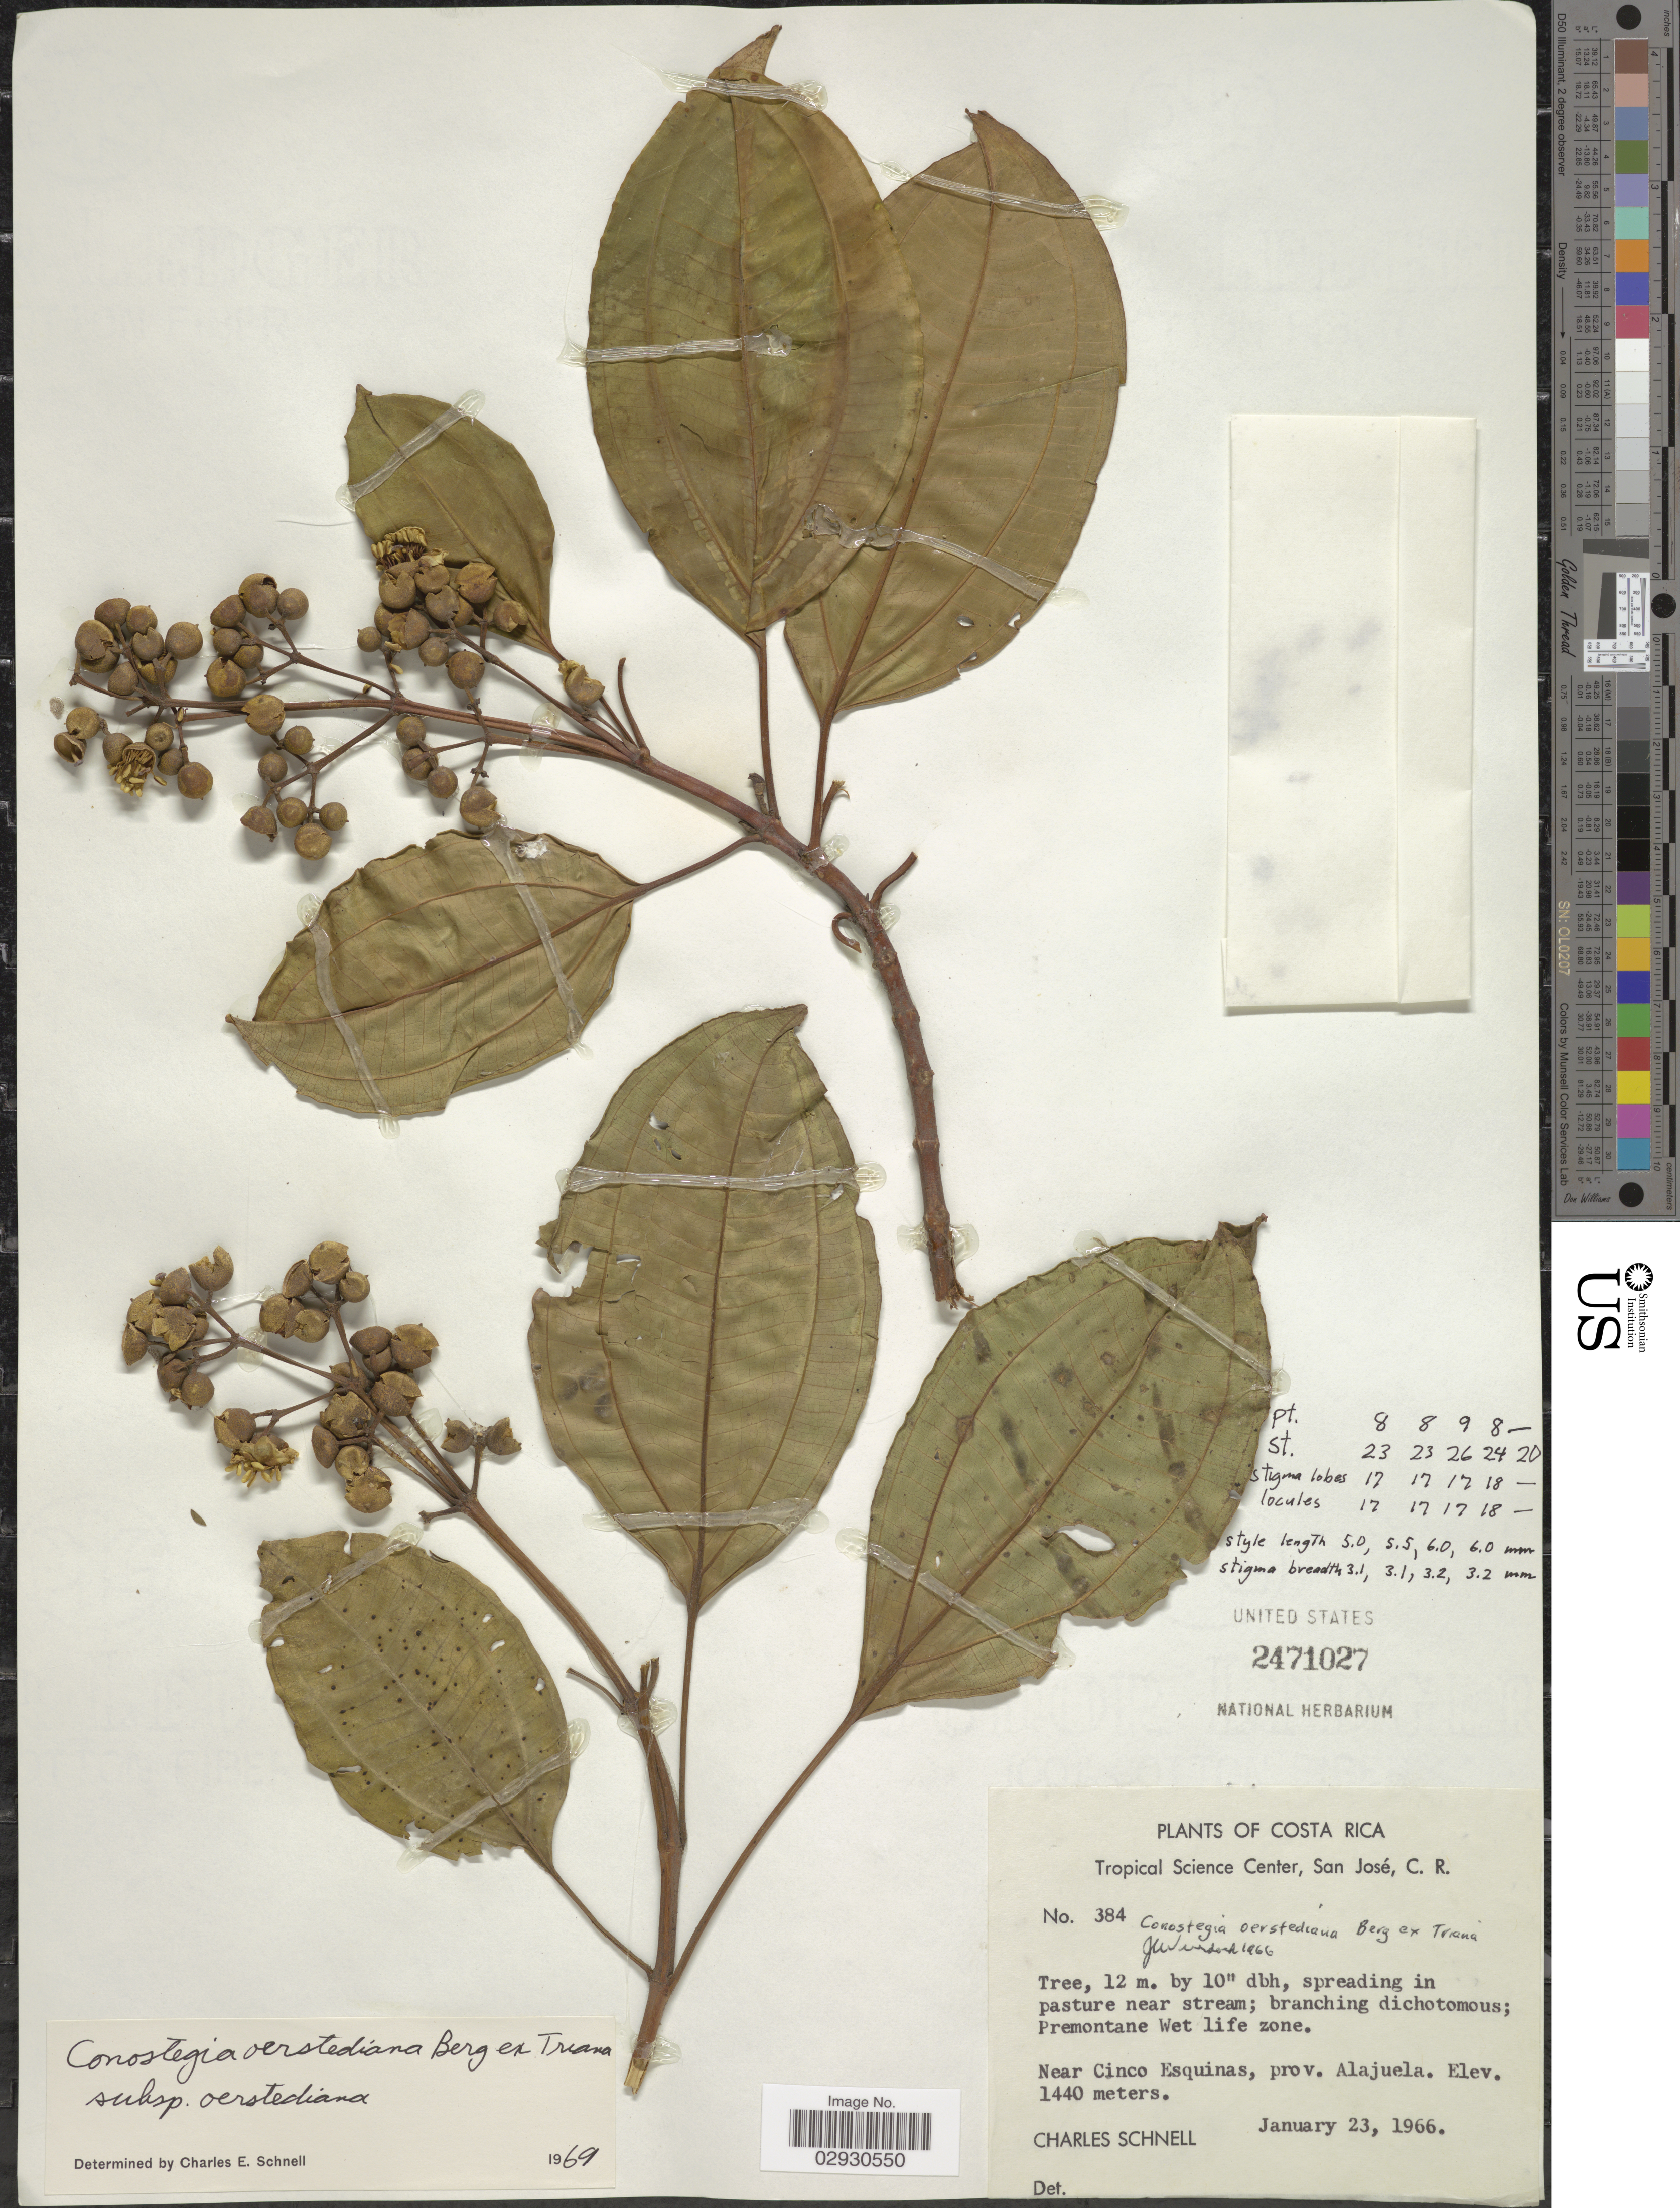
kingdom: Plantae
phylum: Tracheophyta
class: Magnoliopsida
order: Myrtales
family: Melastomataceae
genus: Conostegia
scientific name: Conostegia oerstediana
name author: O. Berg ex Triana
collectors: C. Schnell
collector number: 384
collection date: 1966-01-23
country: Costa Rica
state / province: Alajuela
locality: Premontane Wet Life Zone, Near Cinco Esquinas.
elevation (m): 1440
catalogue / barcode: US 2471027